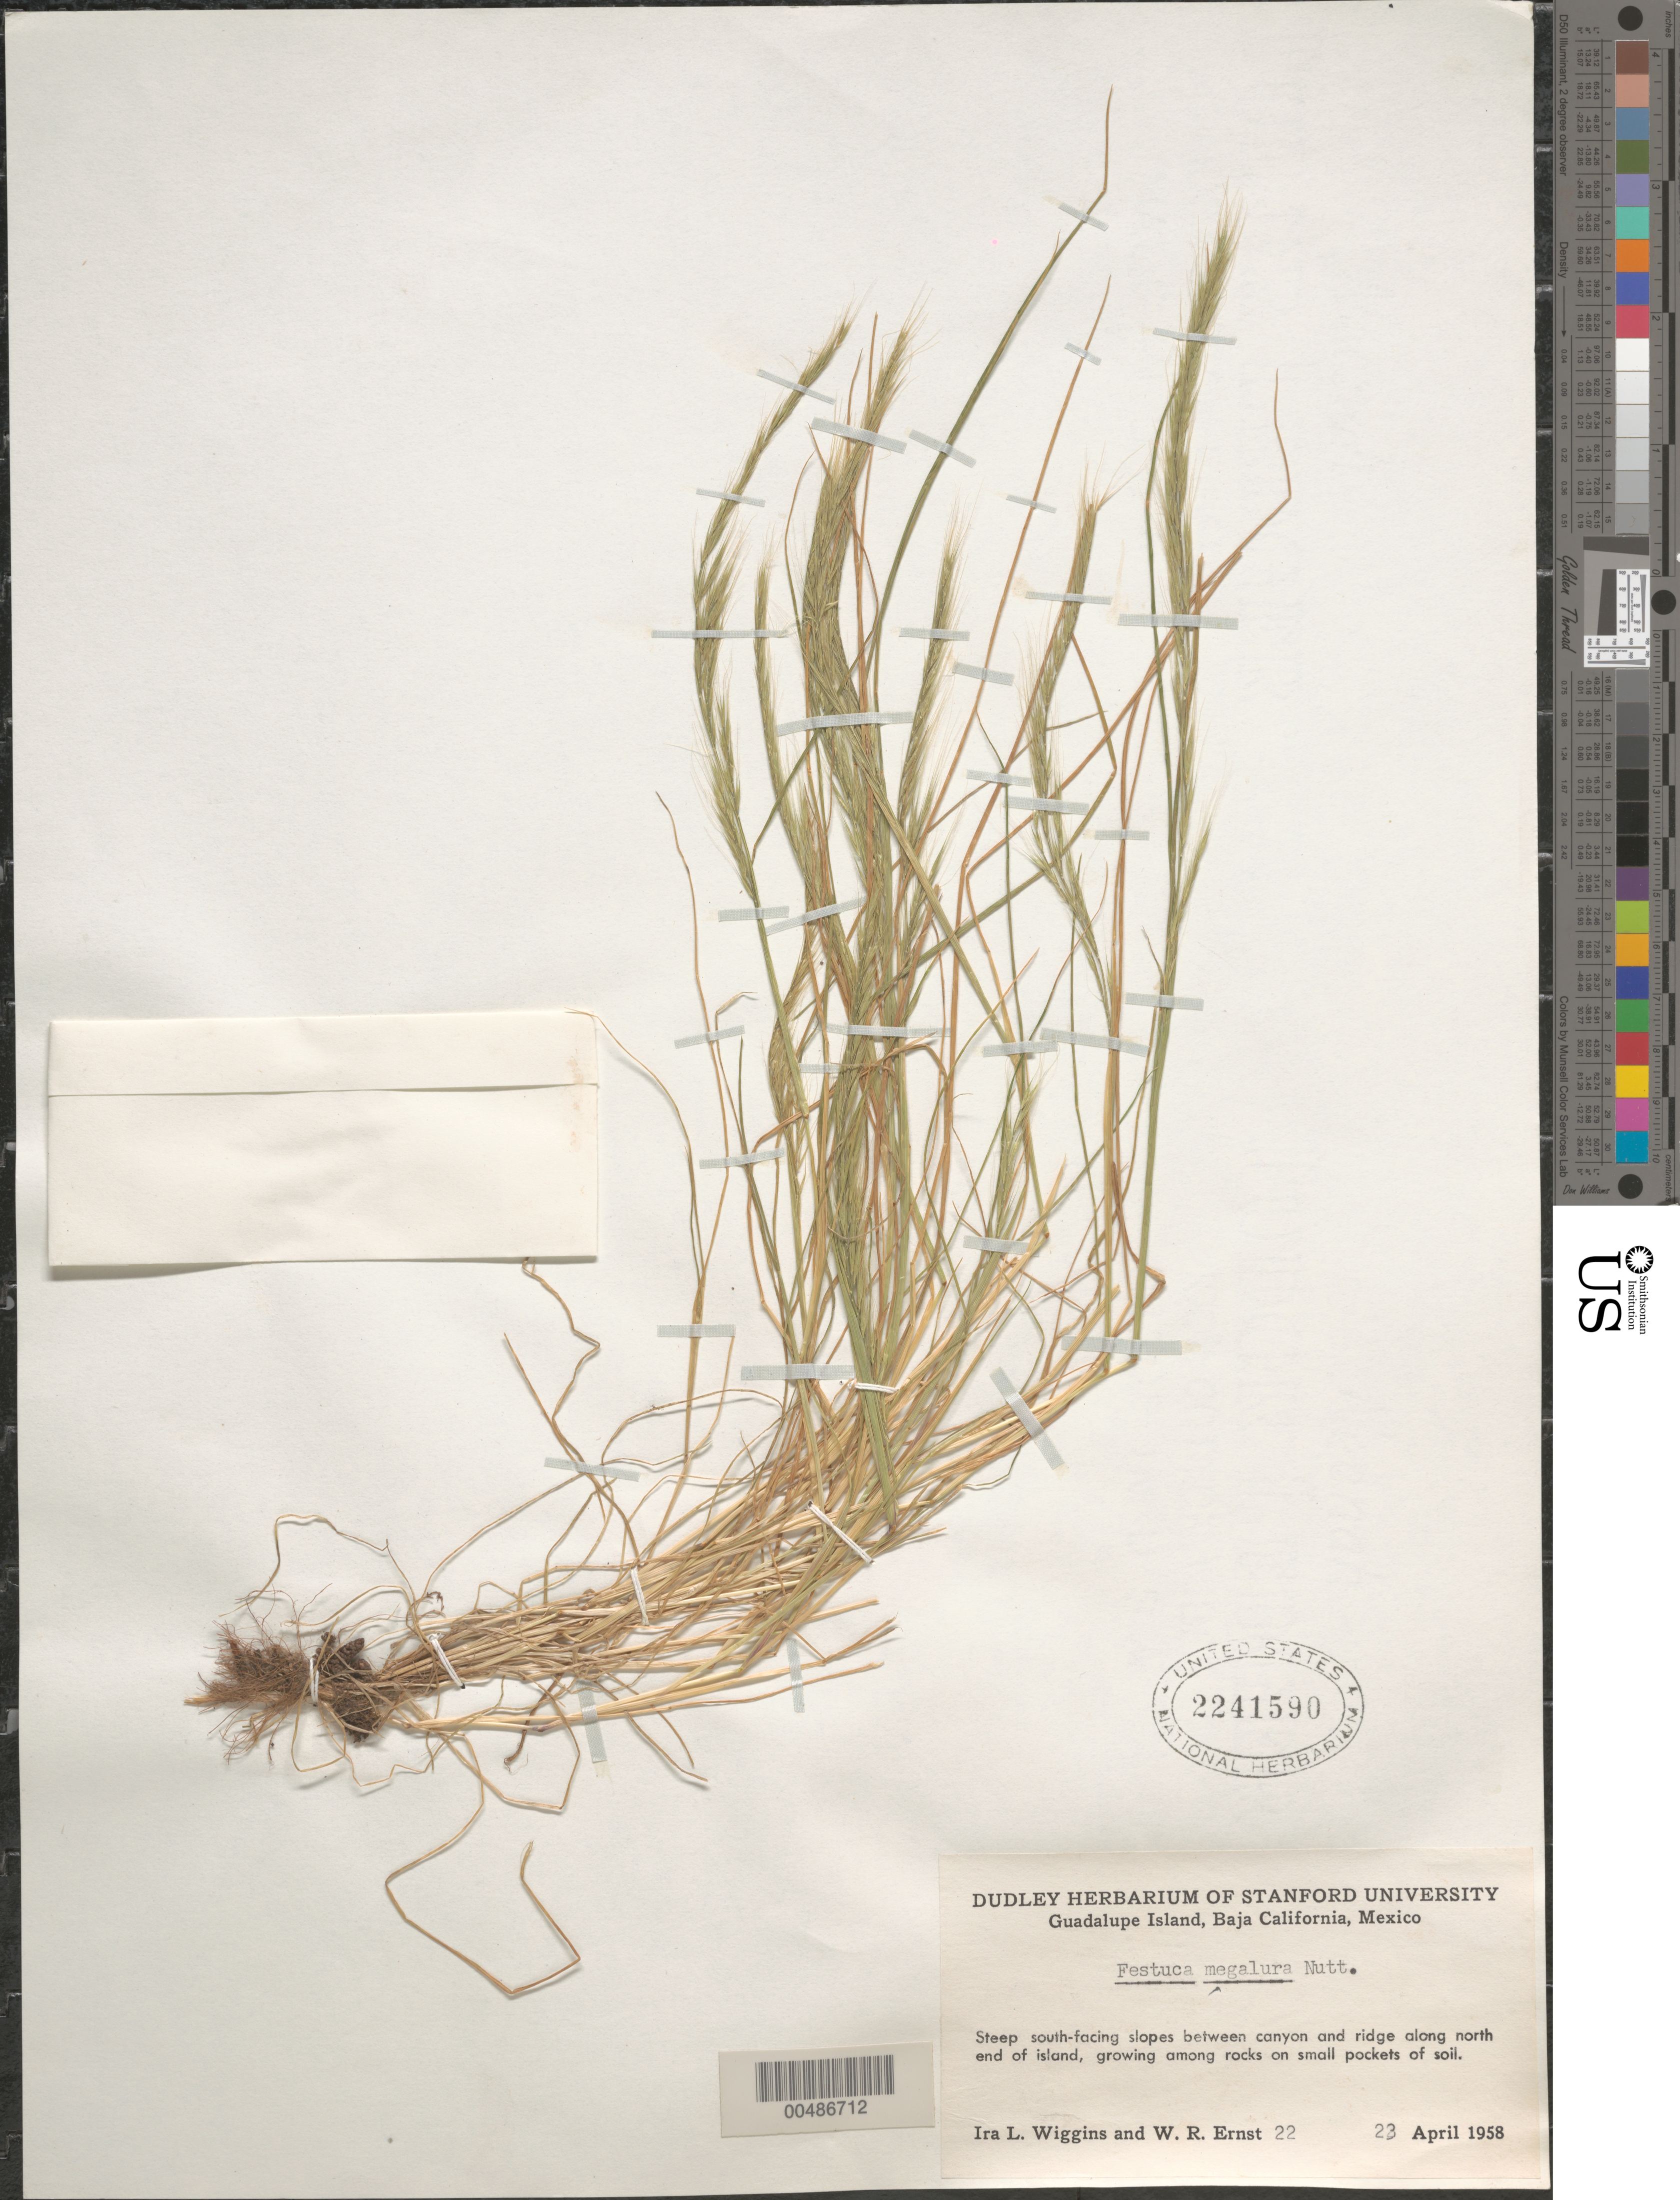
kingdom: Plantae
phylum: Tracheophyta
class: Liliopsida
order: Poales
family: Poaceae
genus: Festuca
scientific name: Festuca megalura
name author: Nutt.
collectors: I. L. Wiggins & W. R. Ernst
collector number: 22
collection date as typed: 23 Apr 1958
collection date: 1958-04-23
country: Mexico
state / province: Baja California Norte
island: Guadalupe Island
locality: S-facing slopes between canyon & ridge along N end of island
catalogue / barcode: US 2241590